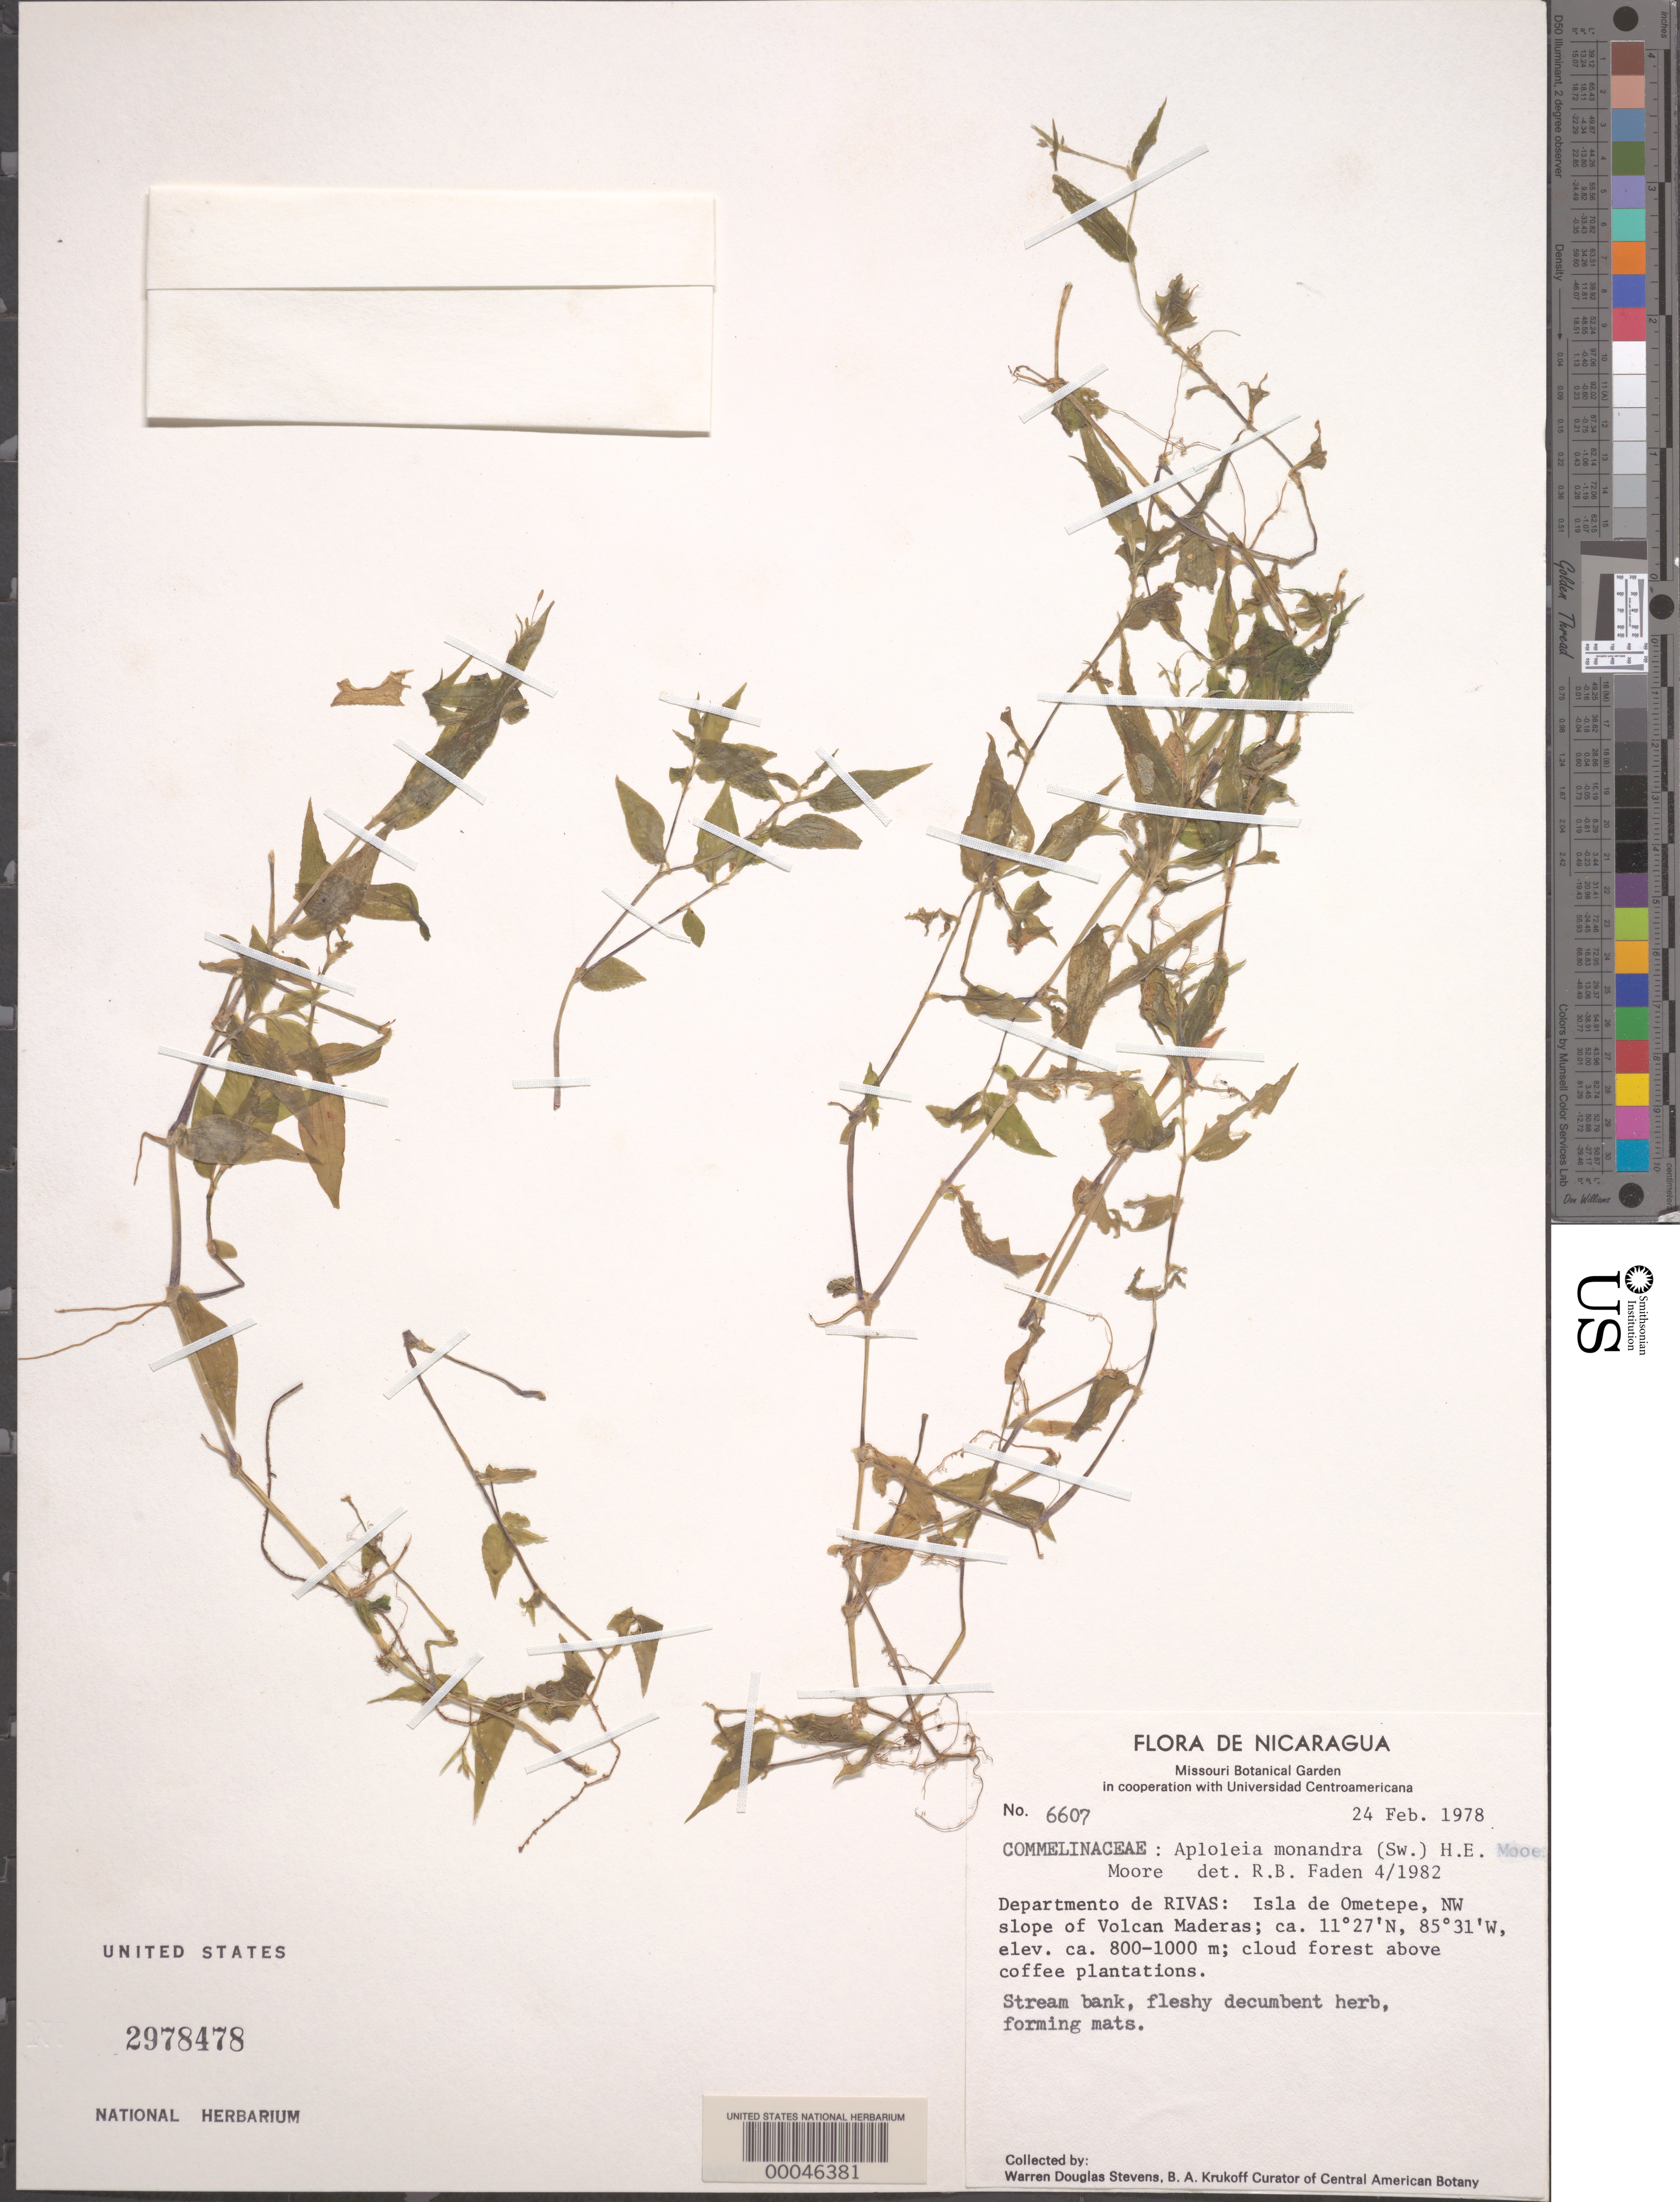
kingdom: Plantae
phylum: Tracheophyta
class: Liliopsida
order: Commelinales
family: Commelinaceae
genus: Callisia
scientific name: Callisia monandra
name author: (Sw.) Schult. & Schult. f.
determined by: Faden, Robert B., (US), Smithsonian Institution - National Museum of Natural History (UNITED STATES)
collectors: W. D. Stevens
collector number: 6607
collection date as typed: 24 Feb 1978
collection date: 1978-02-24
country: Nicaragua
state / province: Rivas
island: Isla de Ometepe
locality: Islas de ometepe, volcan maderas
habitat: Streambank, cloud forest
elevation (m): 800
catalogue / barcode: US 2978478